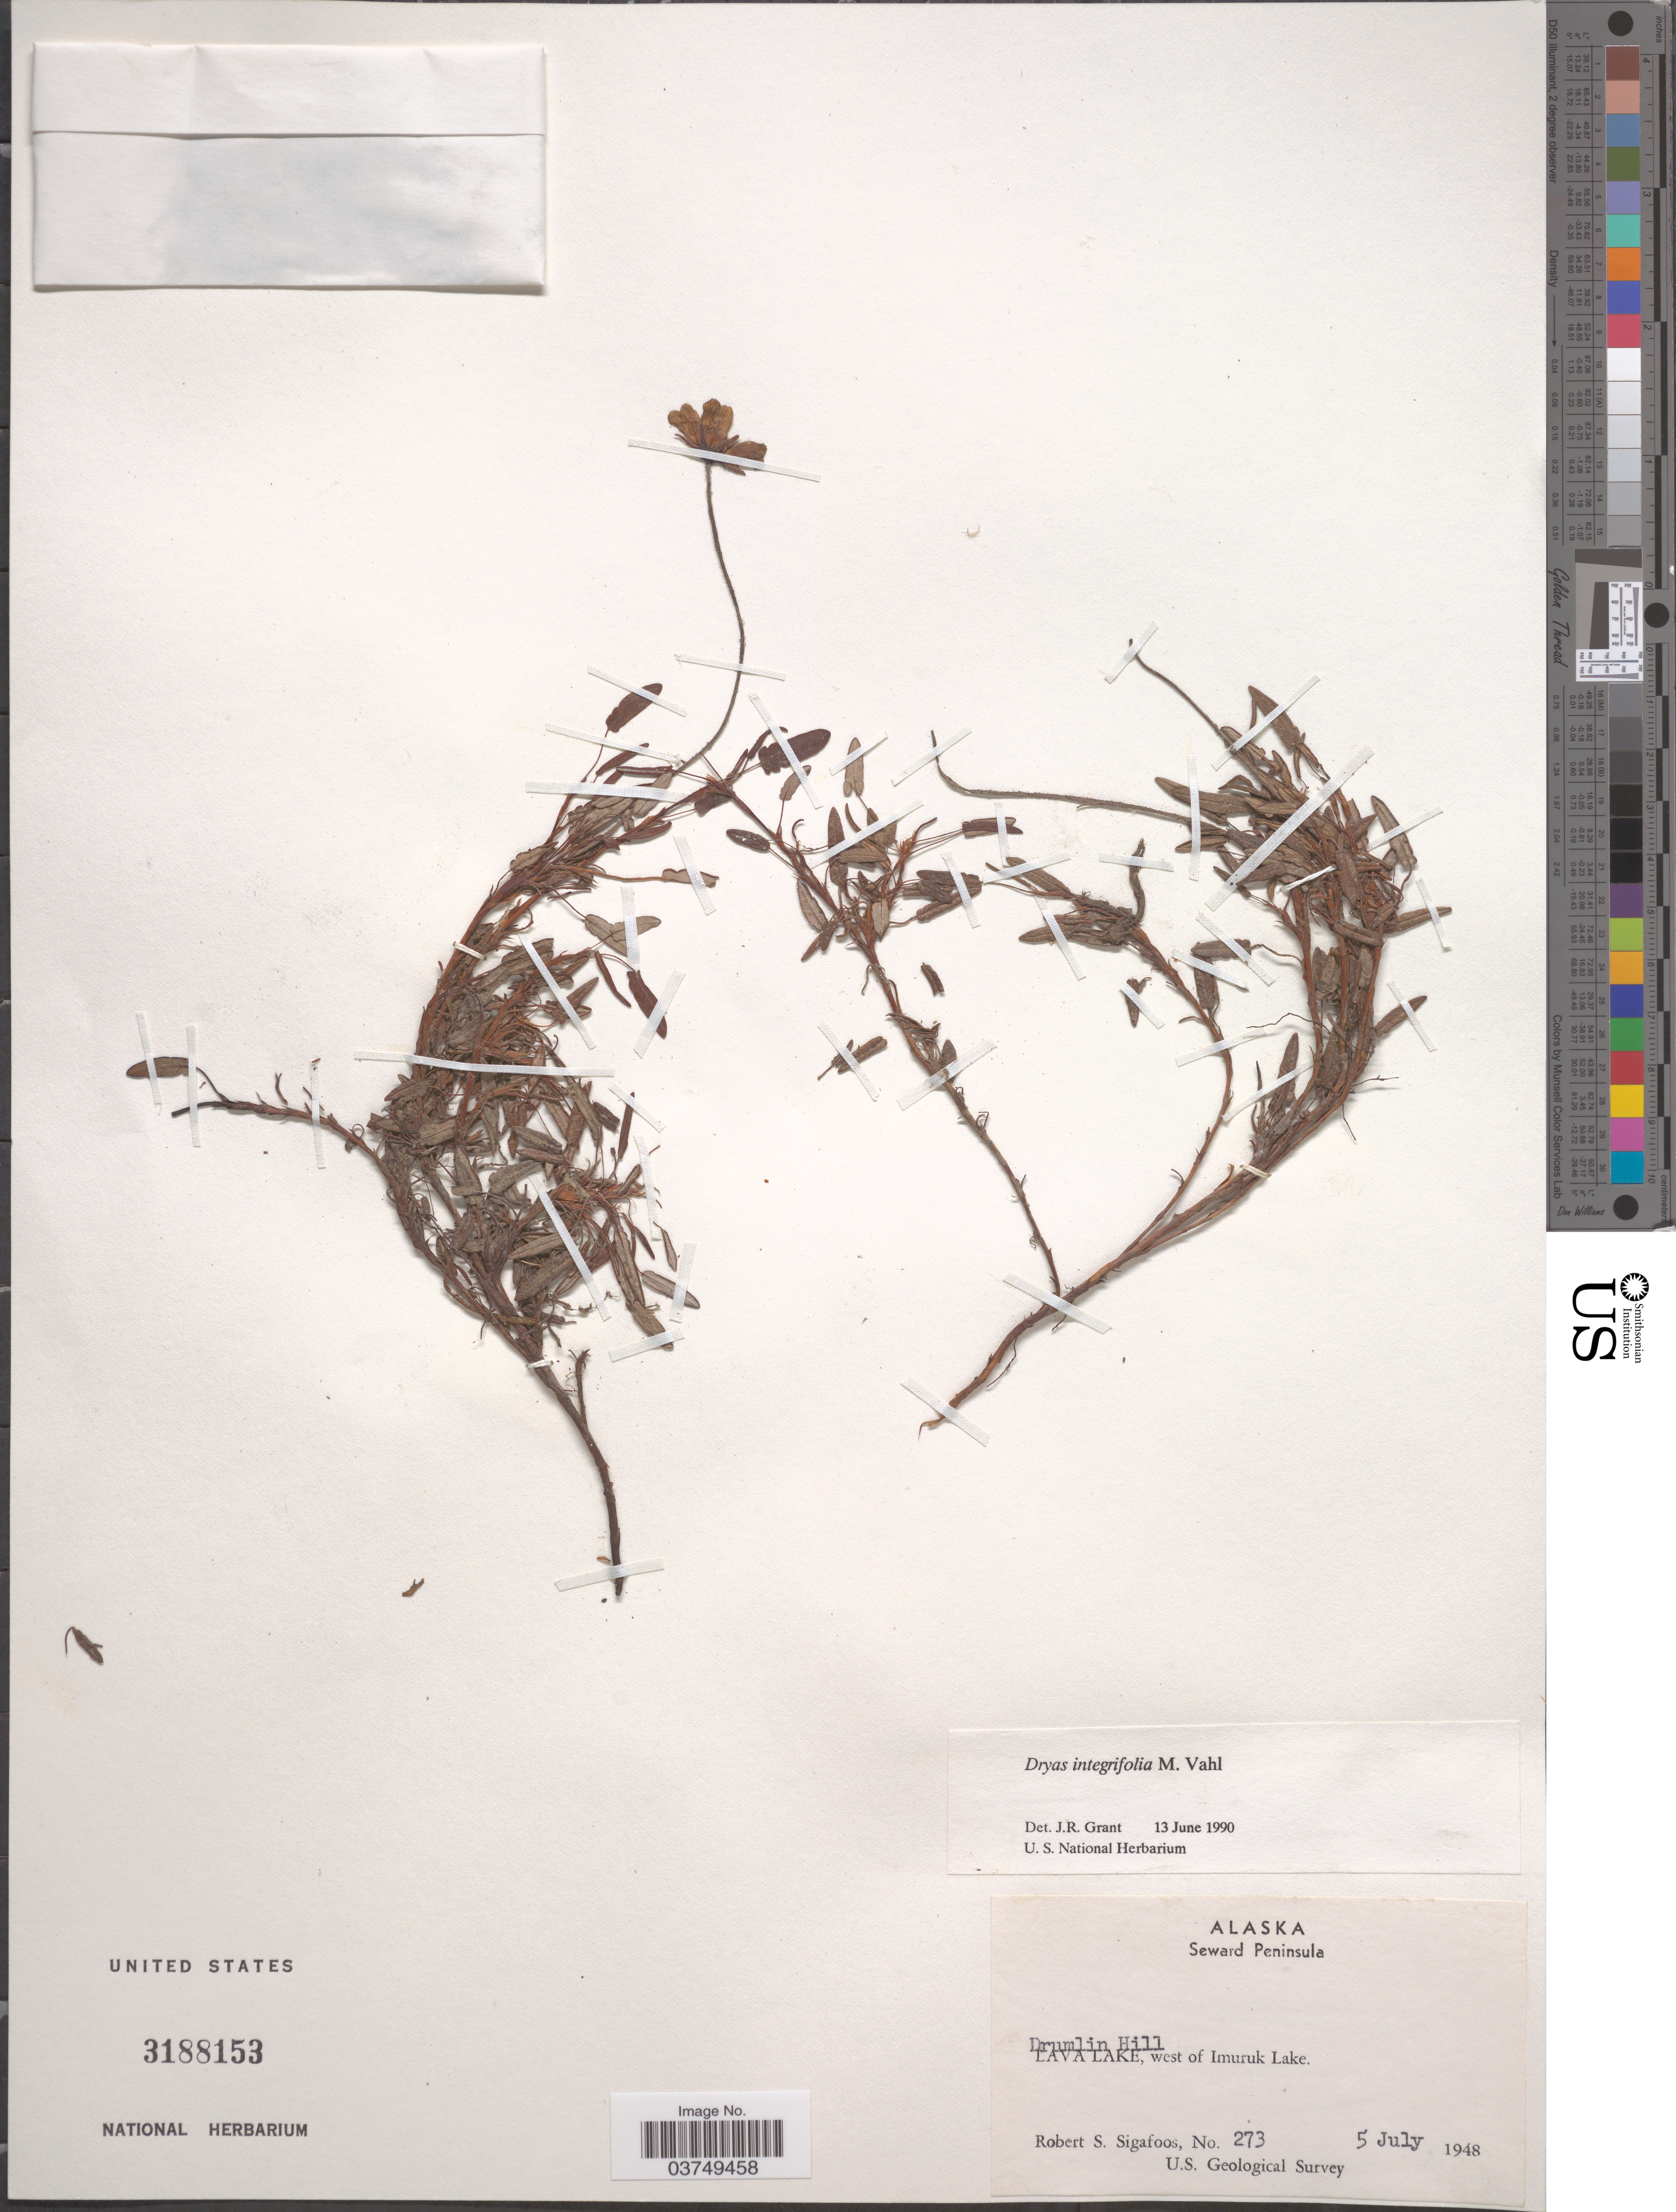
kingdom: Plantae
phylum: Tracheophyta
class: Magnoliopsida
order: Rosales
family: Rosaceae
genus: Dryas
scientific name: Dryas integrifolia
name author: Vahl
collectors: R. Sigafoos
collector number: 273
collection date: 1948-07-05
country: United States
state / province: Alaska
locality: Seward Peninsula. Drumlin Hill. Lava Lake, west of Imuruk Lake.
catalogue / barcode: US 3188153